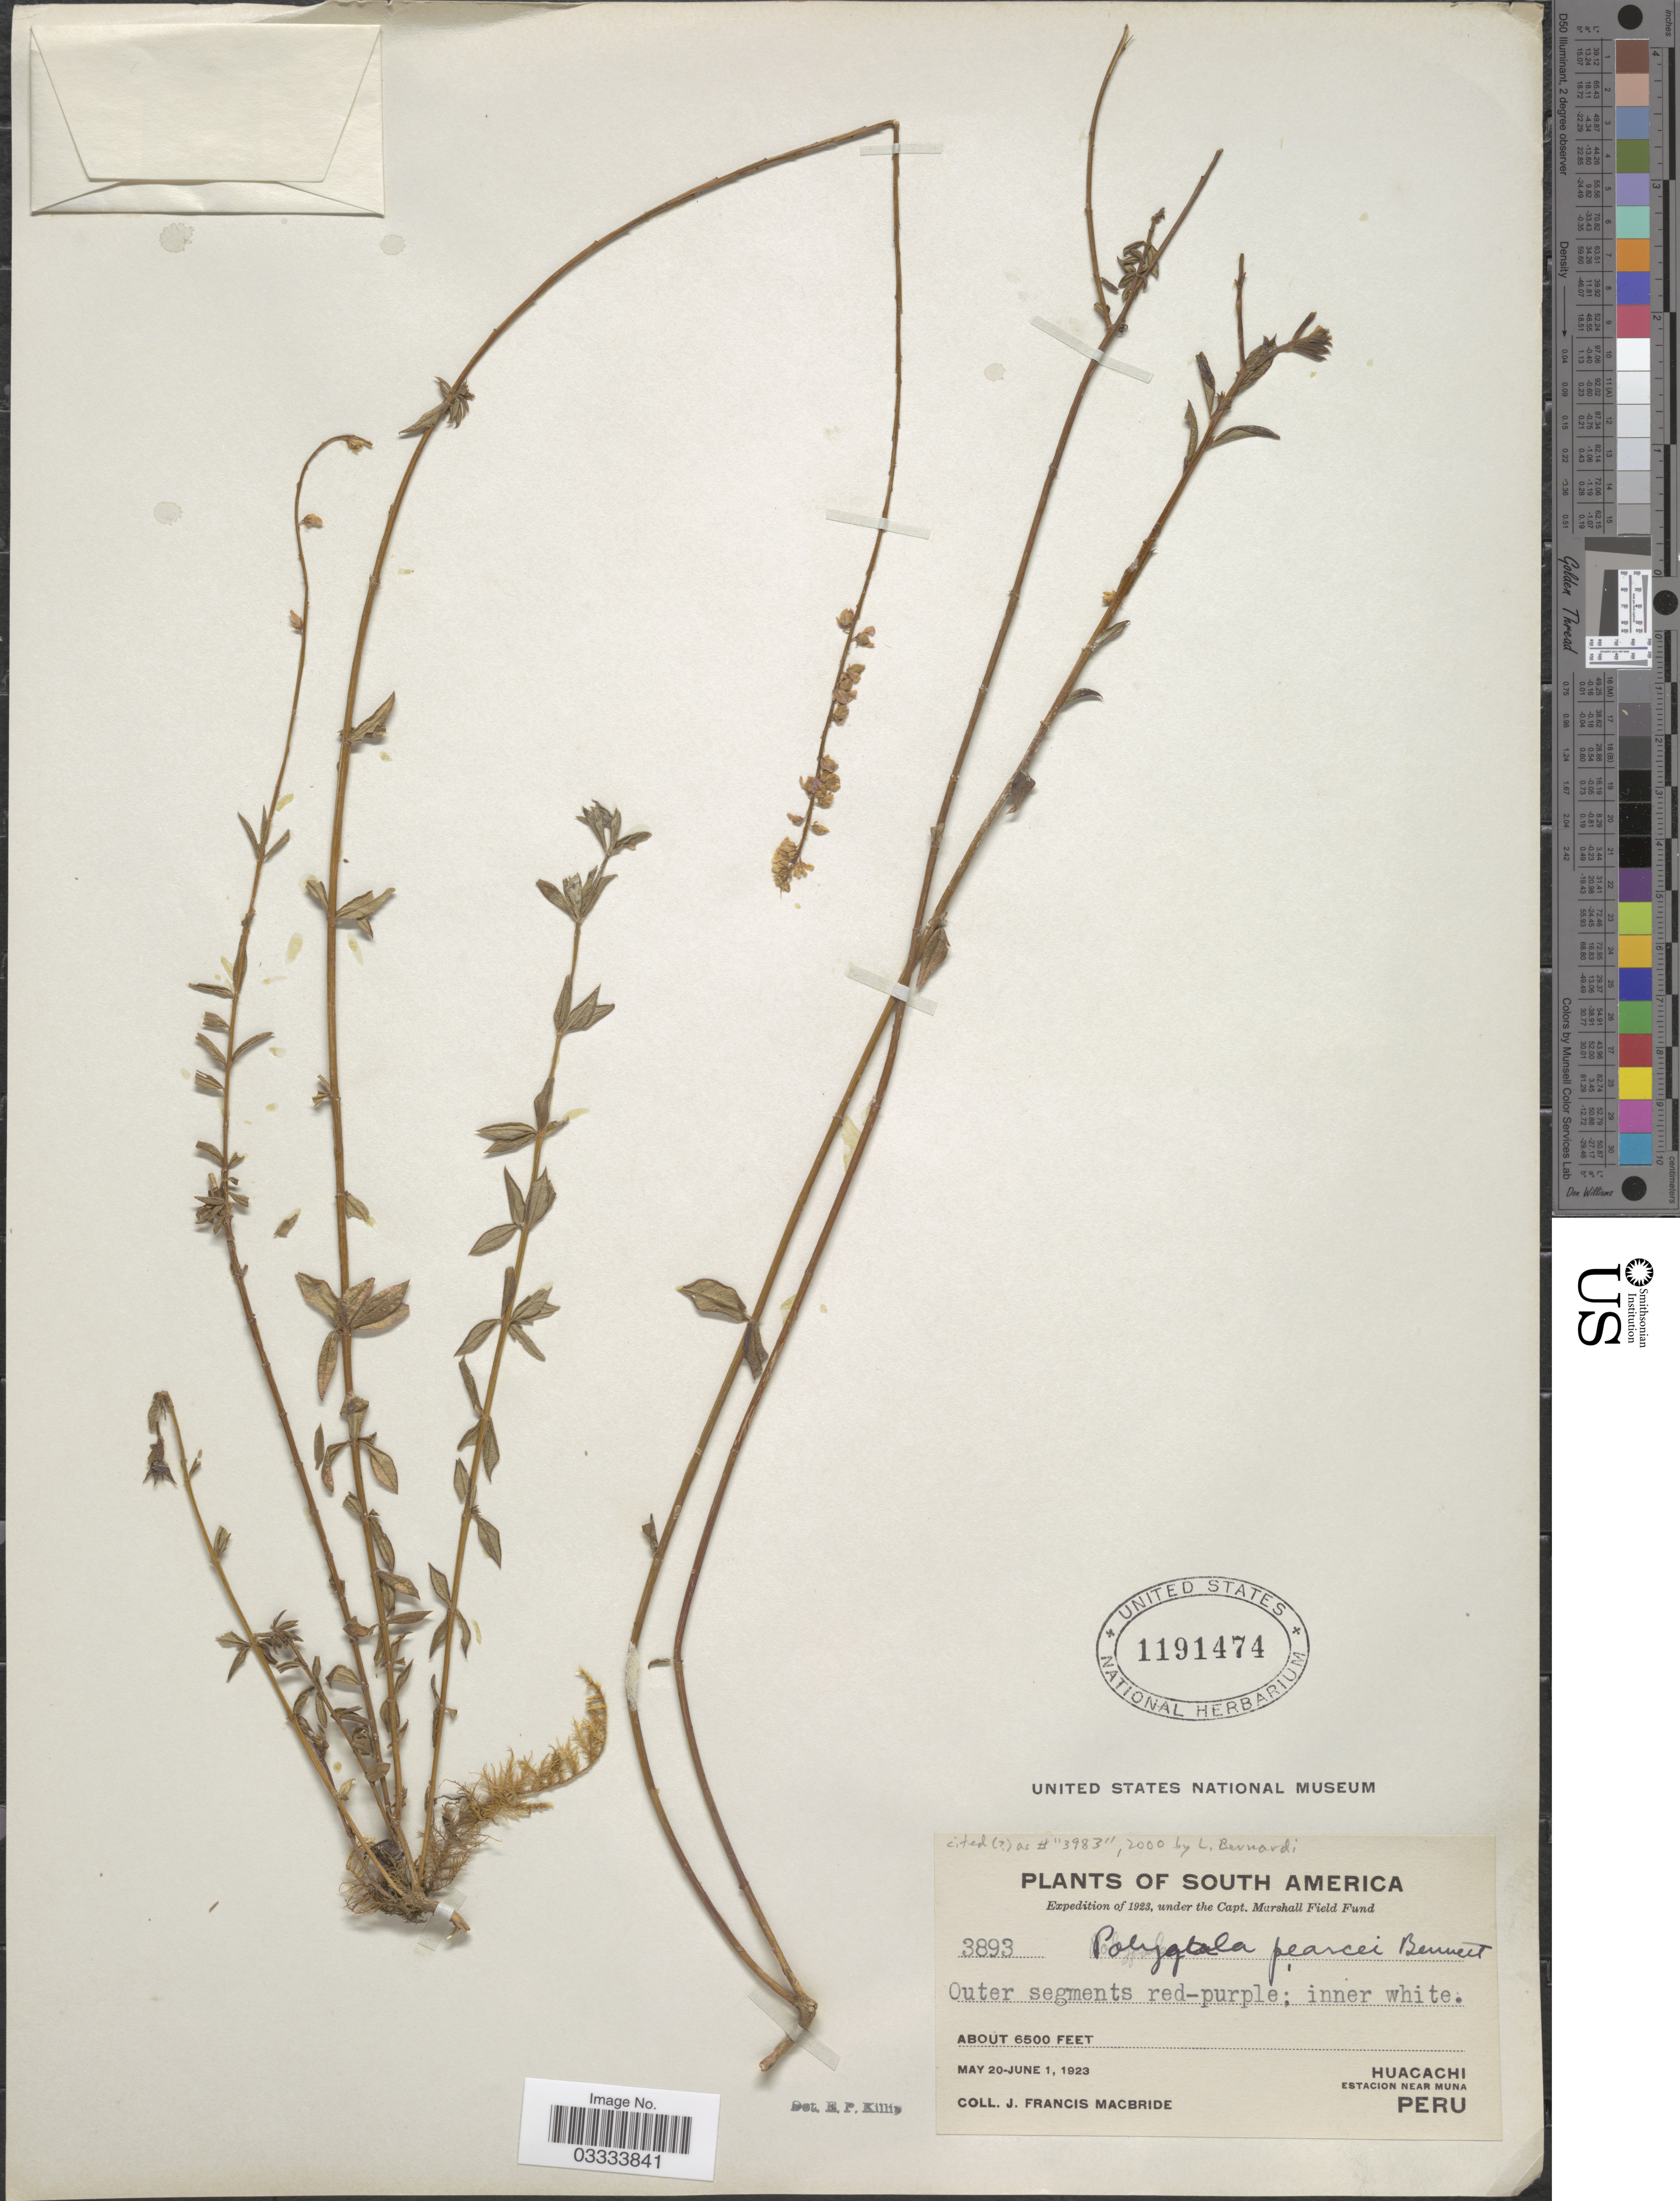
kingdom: Plantae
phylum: Tracheophyta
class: Magnoliopsida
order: Fabales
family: Polygalaceae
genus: Polygala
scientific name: Polygala pearcei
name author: A.W. Benn.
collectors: J. F. Macbride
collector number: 3893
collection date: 1923-05-20/1923-06-01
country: Peru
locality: Huacachi. Estacion near Muna.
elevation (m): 1981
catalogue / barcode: US 1191474